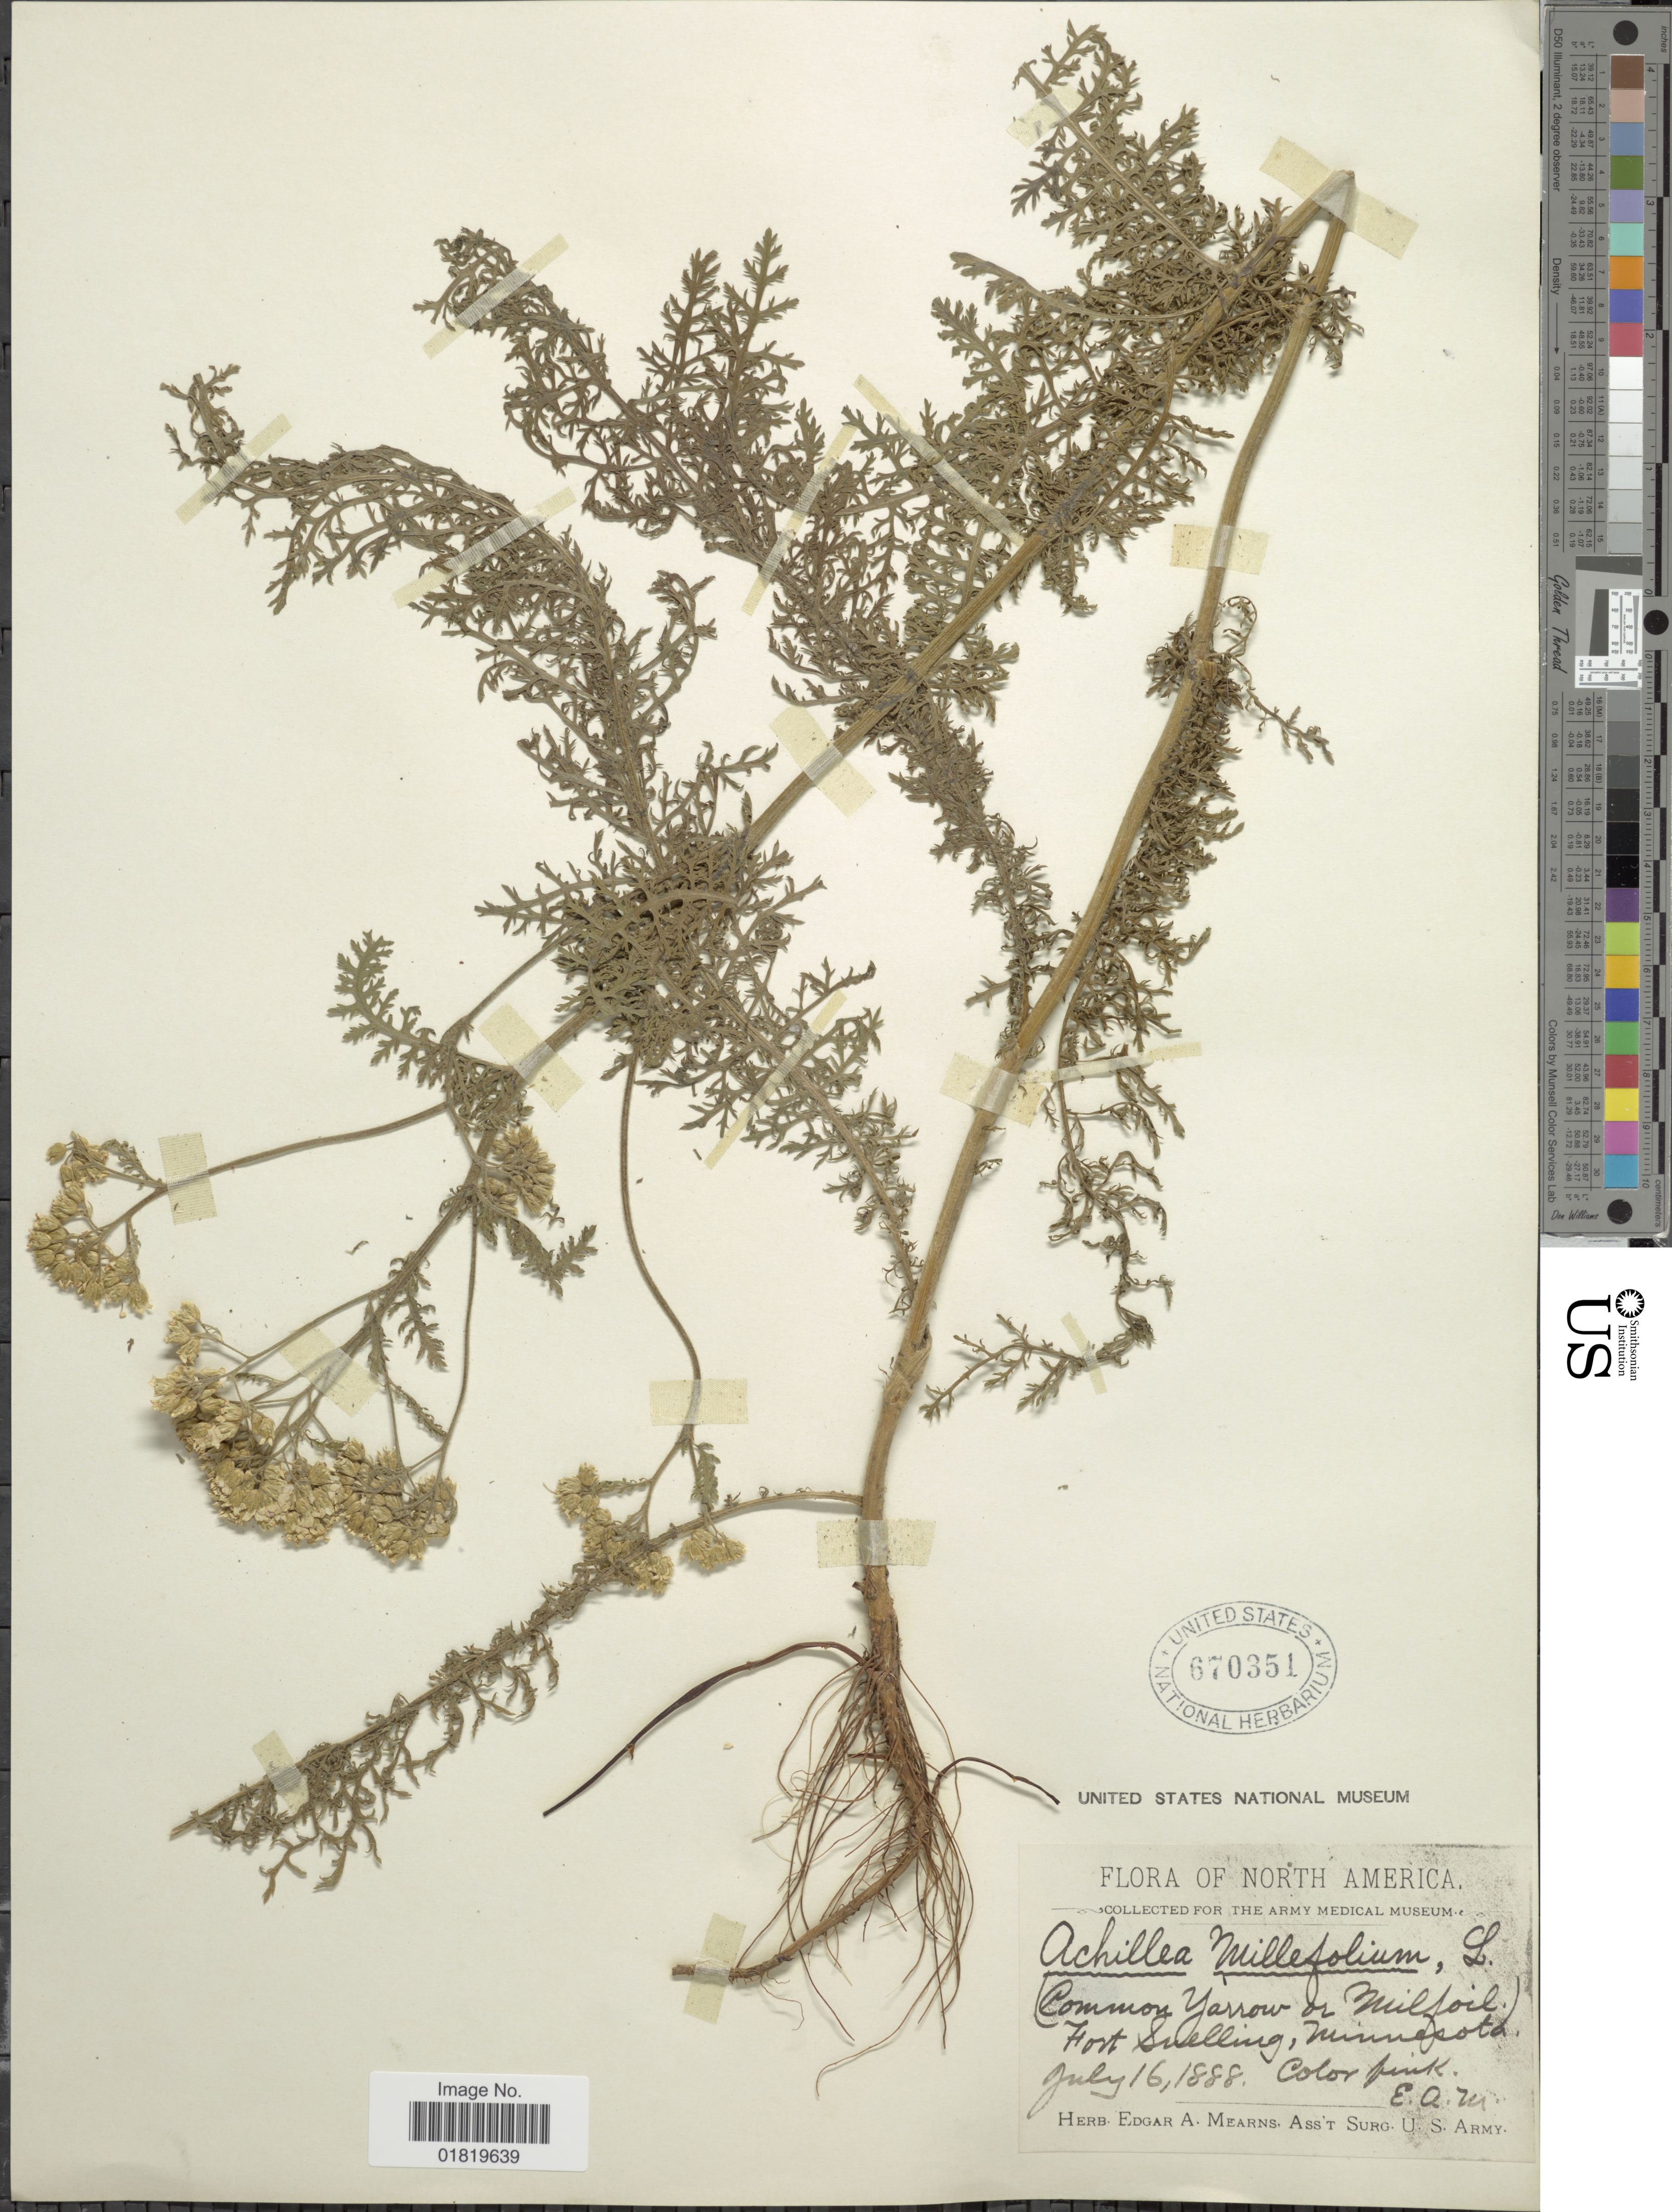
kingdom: Plantae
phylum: Tracheophyta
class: Magnoliopsida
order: Asterales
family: Asteraceae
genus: Achillea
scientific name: Achillea aspleniifolia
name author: Vent.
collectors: E. A. Mearns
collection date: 1888-07-16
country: United States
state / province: Minnesota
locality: Fort Snelling, Minnesota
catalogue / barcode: US 670351